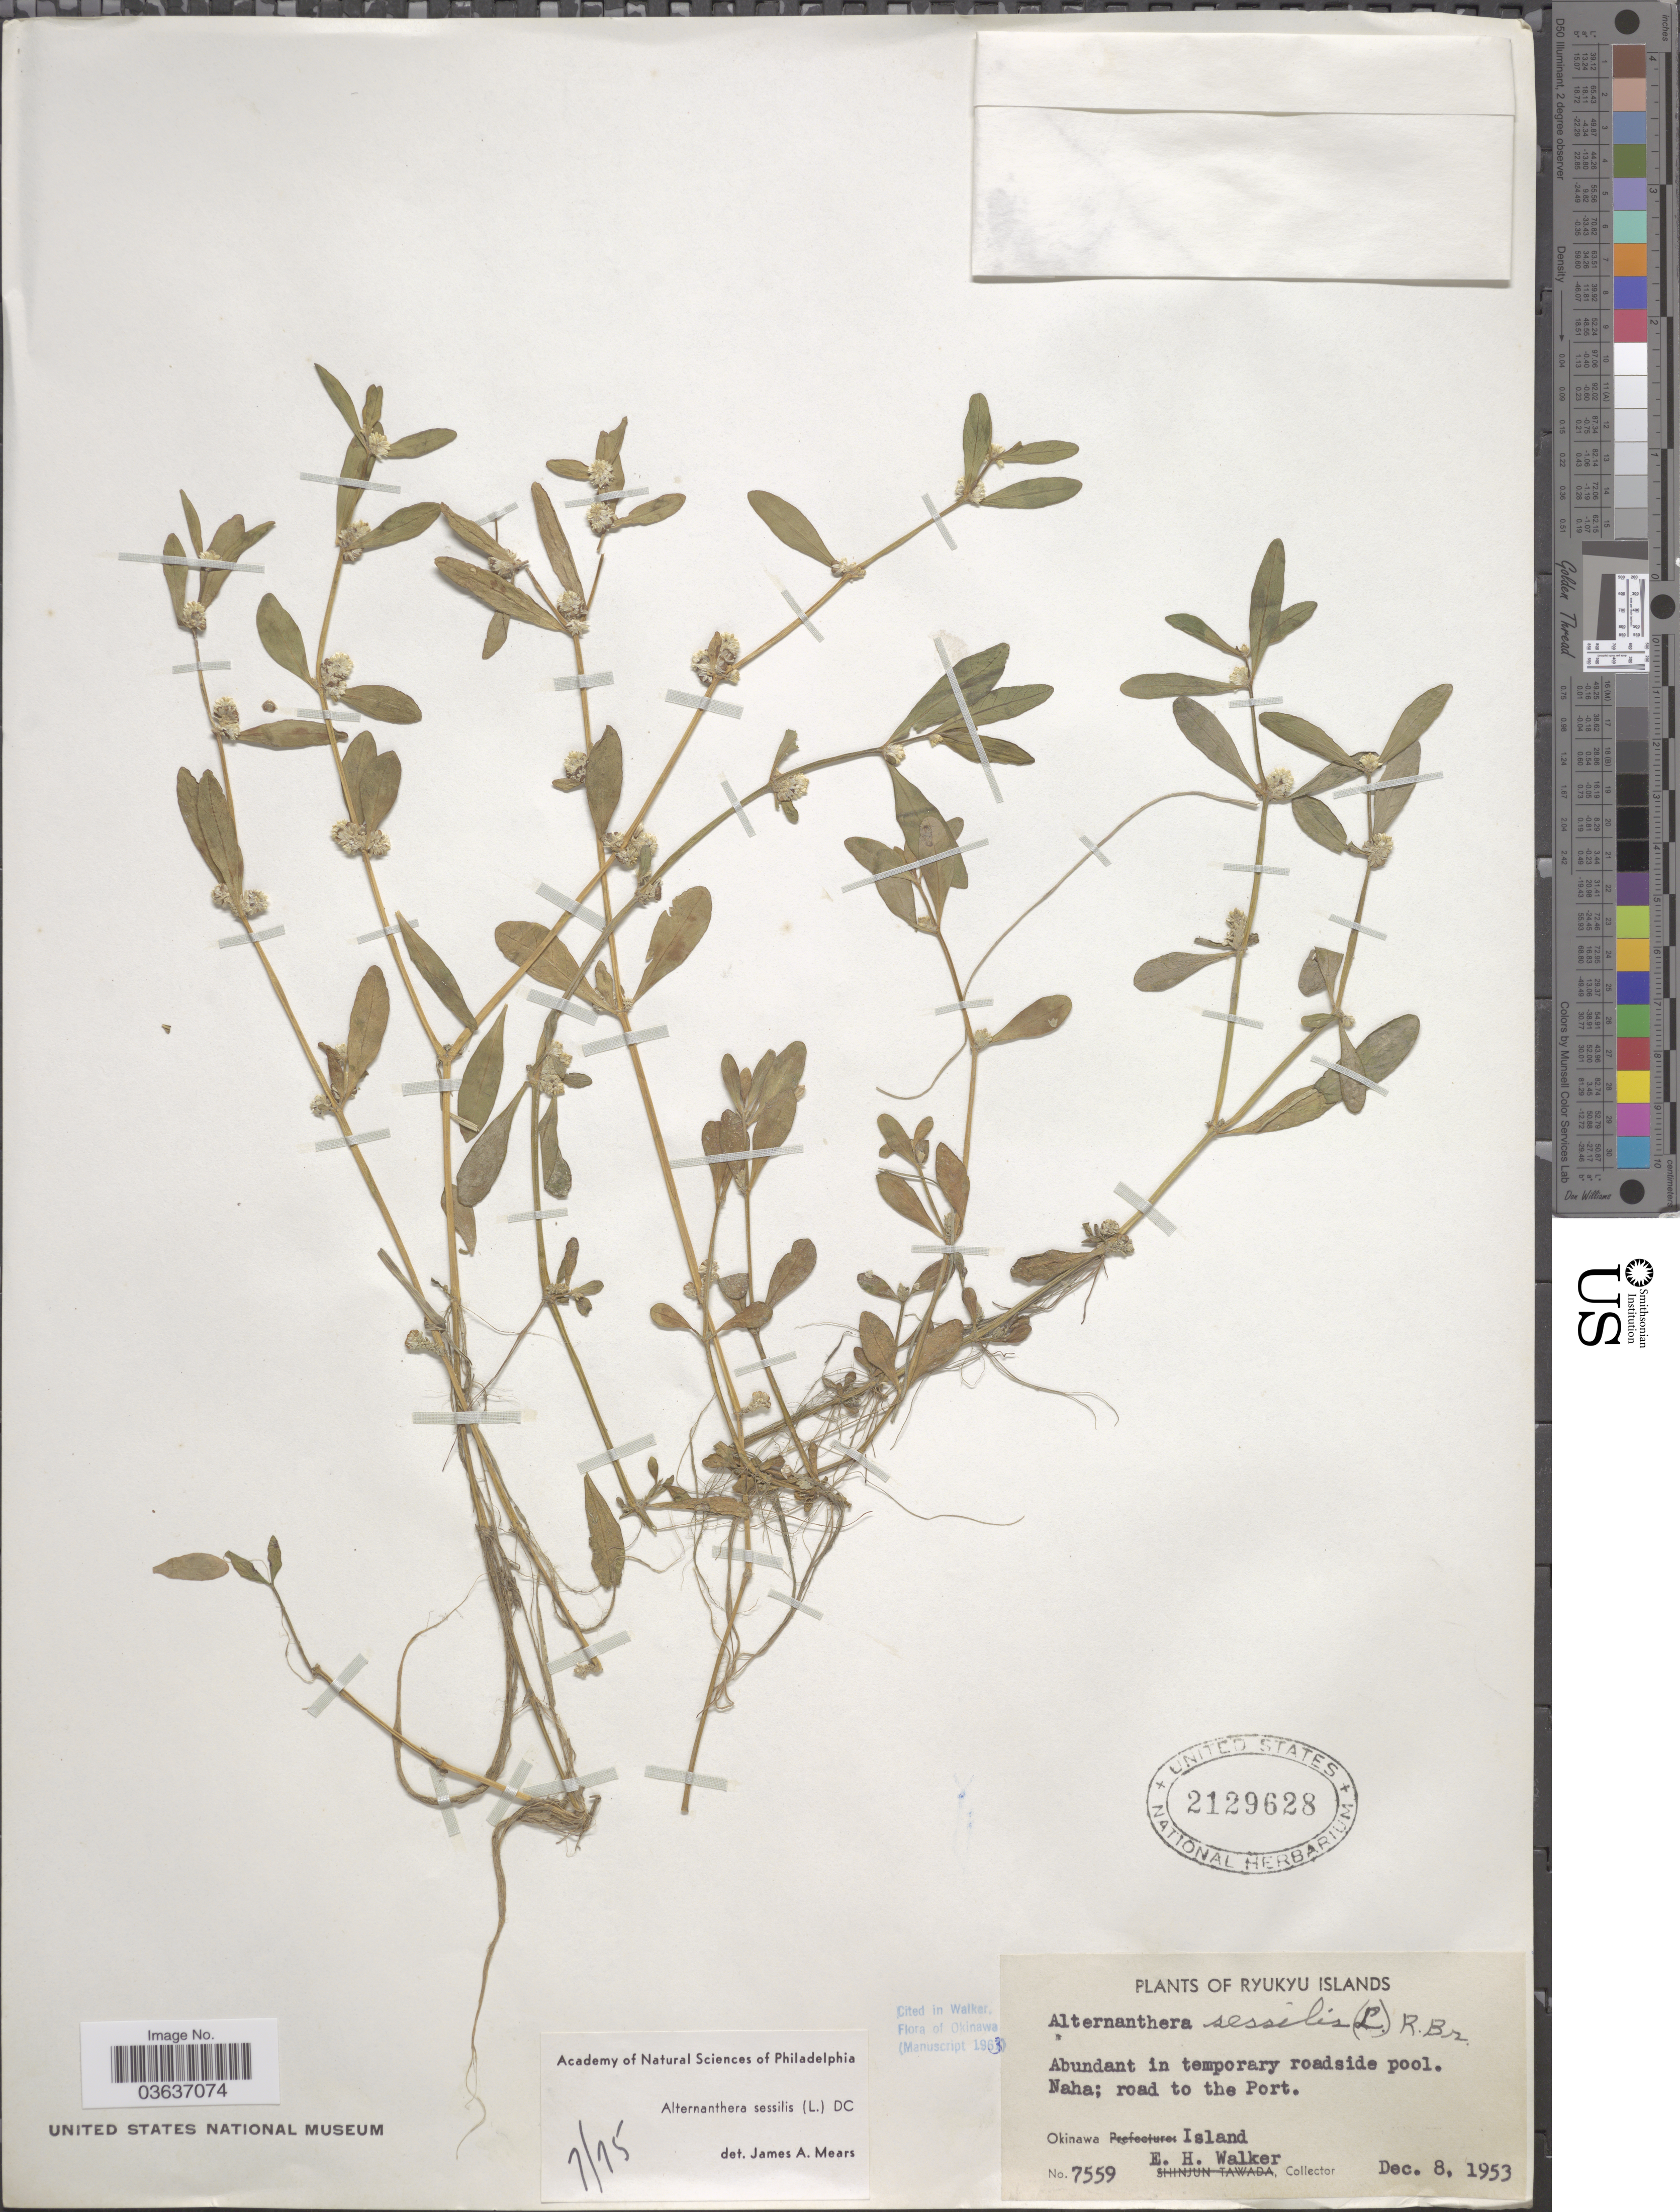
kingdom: Plantae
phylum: Tracheophyta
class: Magnoliopsida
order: Caryophyllales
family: Amaranthaceae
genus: Alternanthera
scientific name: Alternanthera sessilis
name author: (L.) DC.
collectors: E. H. Walker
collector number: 7559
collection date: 1953-12-08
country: Japan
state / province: Okinawa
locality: Ryukyu Islands. Naha; road to the Port. Okinawa Island.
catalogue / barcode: US 2129628